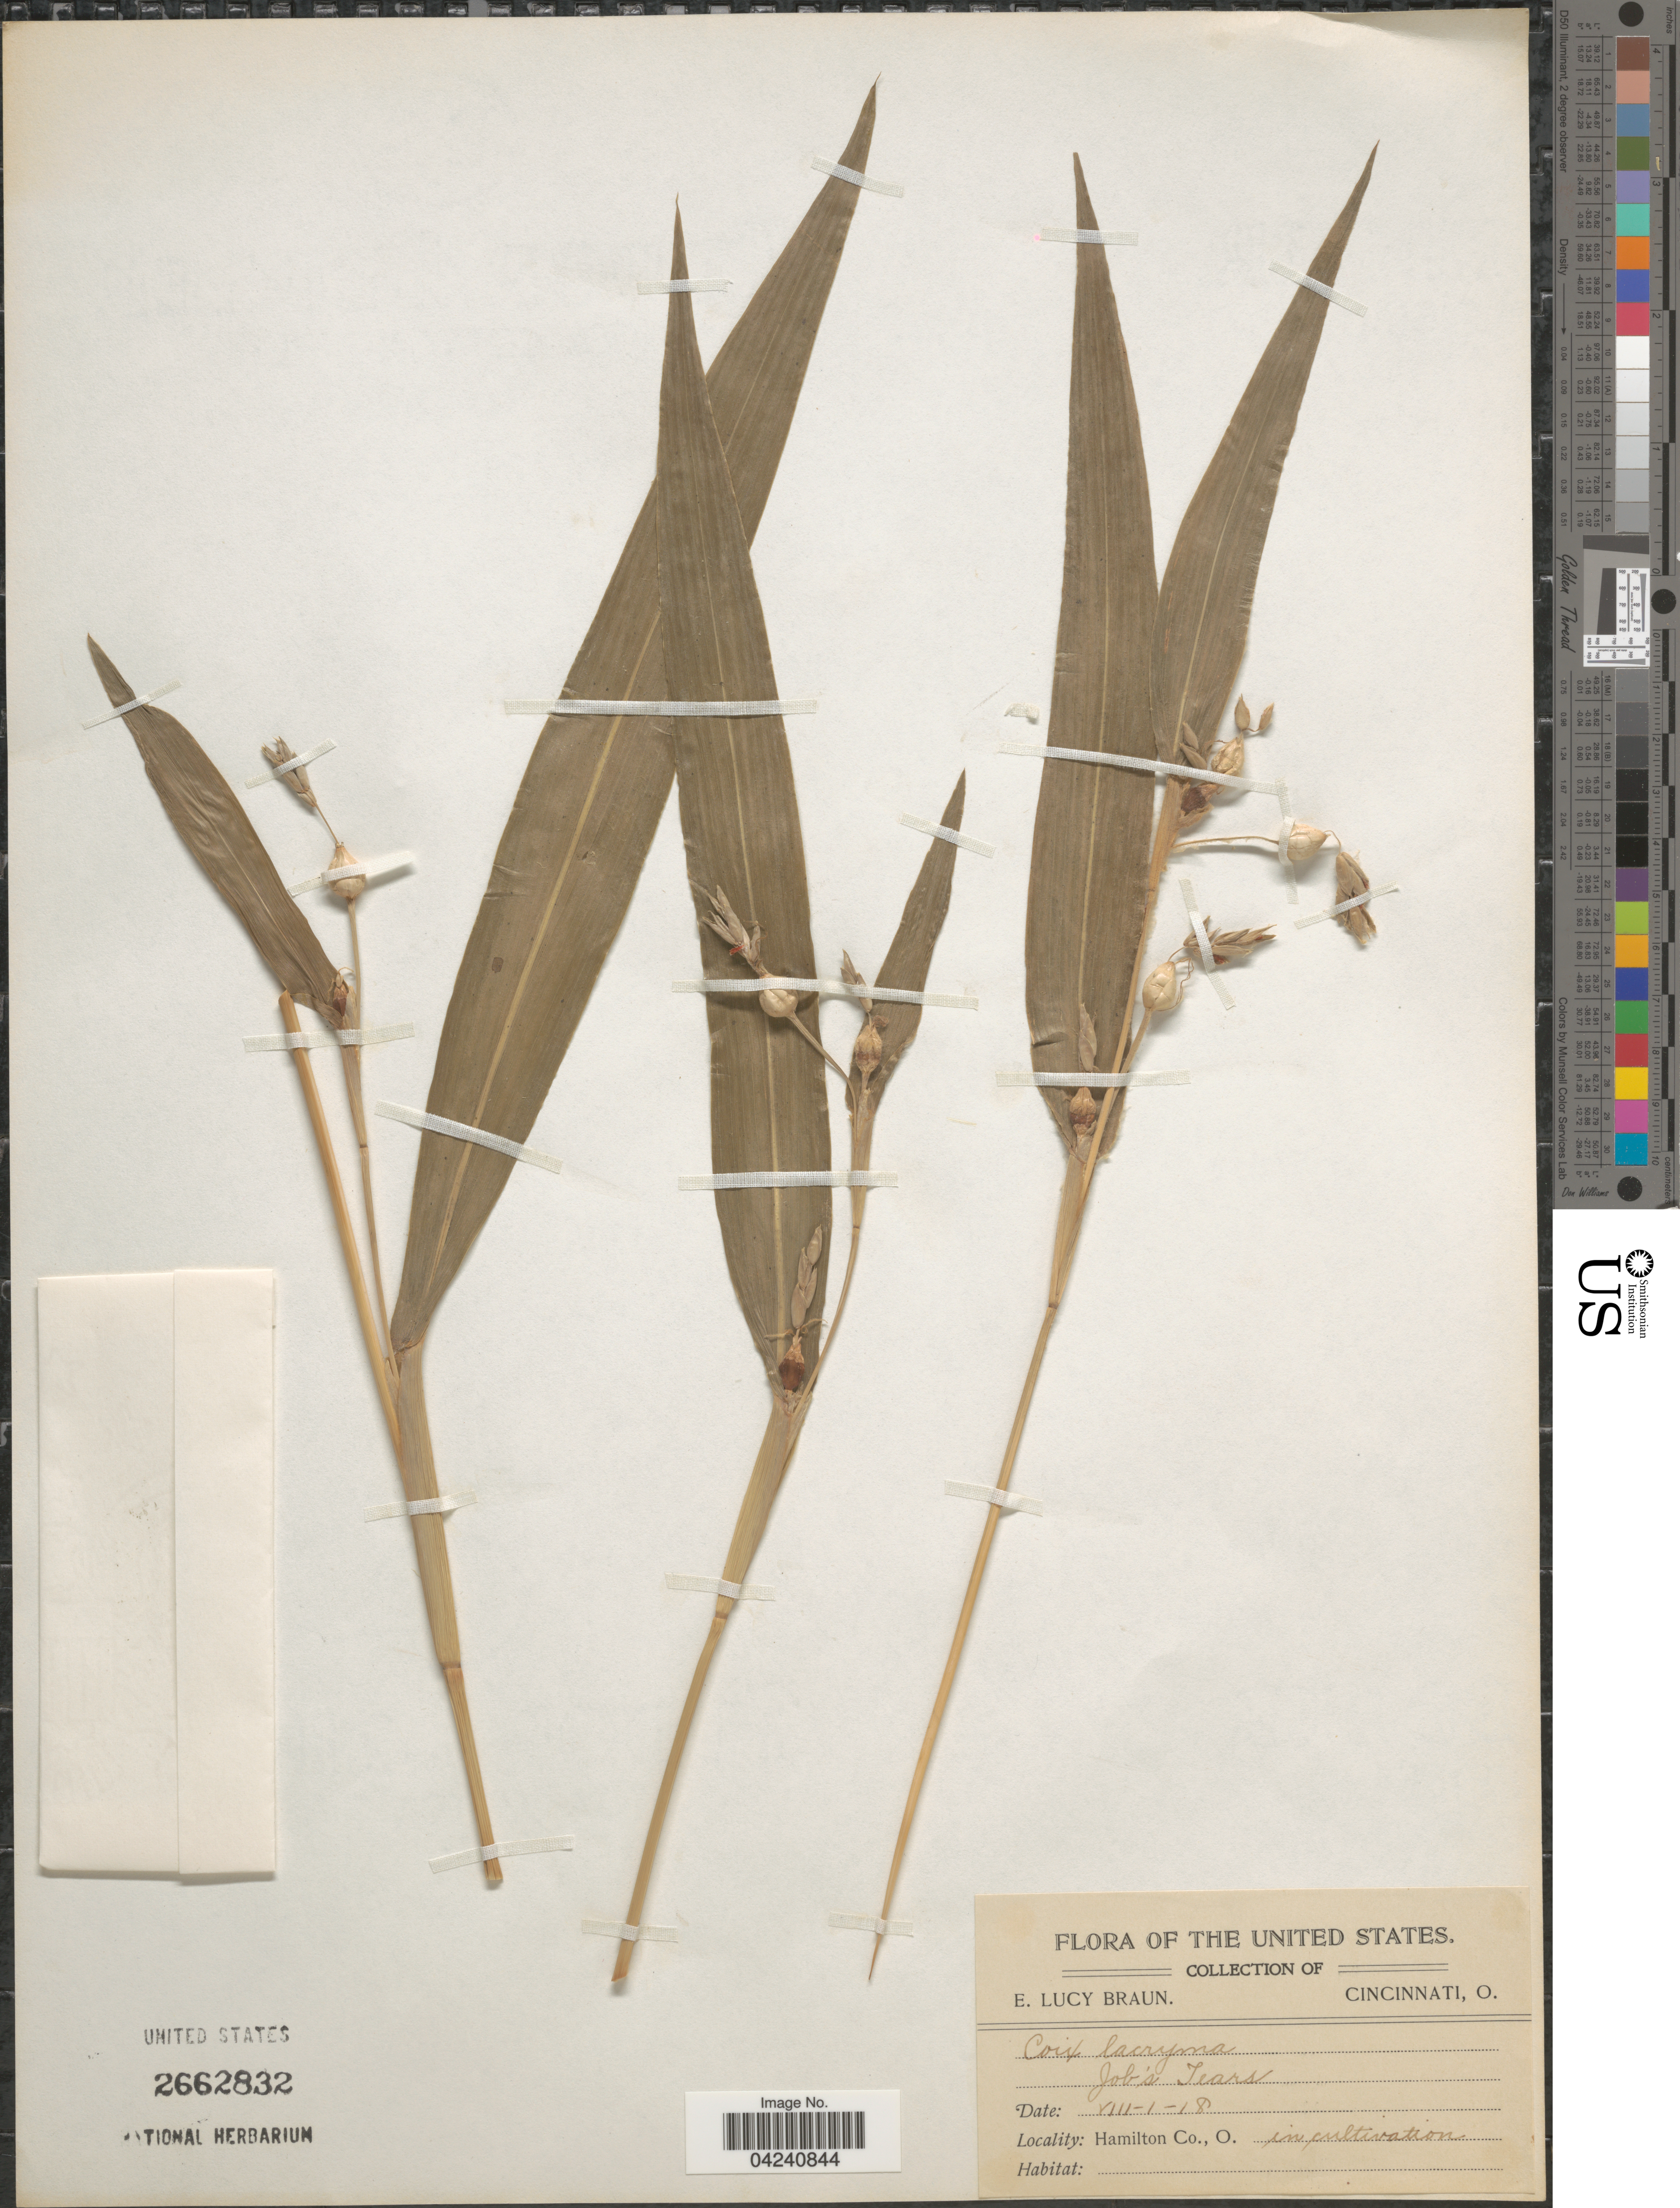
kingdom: Plantae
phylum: Tracheophyta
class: Liliopsida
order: Poales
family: Poaceae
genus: Coix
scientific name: Coix lacryma-jobi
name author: L.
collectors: E. L. Braun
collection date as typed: Transcribed d/m/y: 1/8/18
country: United States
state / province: Ohio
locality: Hamilton Co.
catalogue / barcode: US 2662832